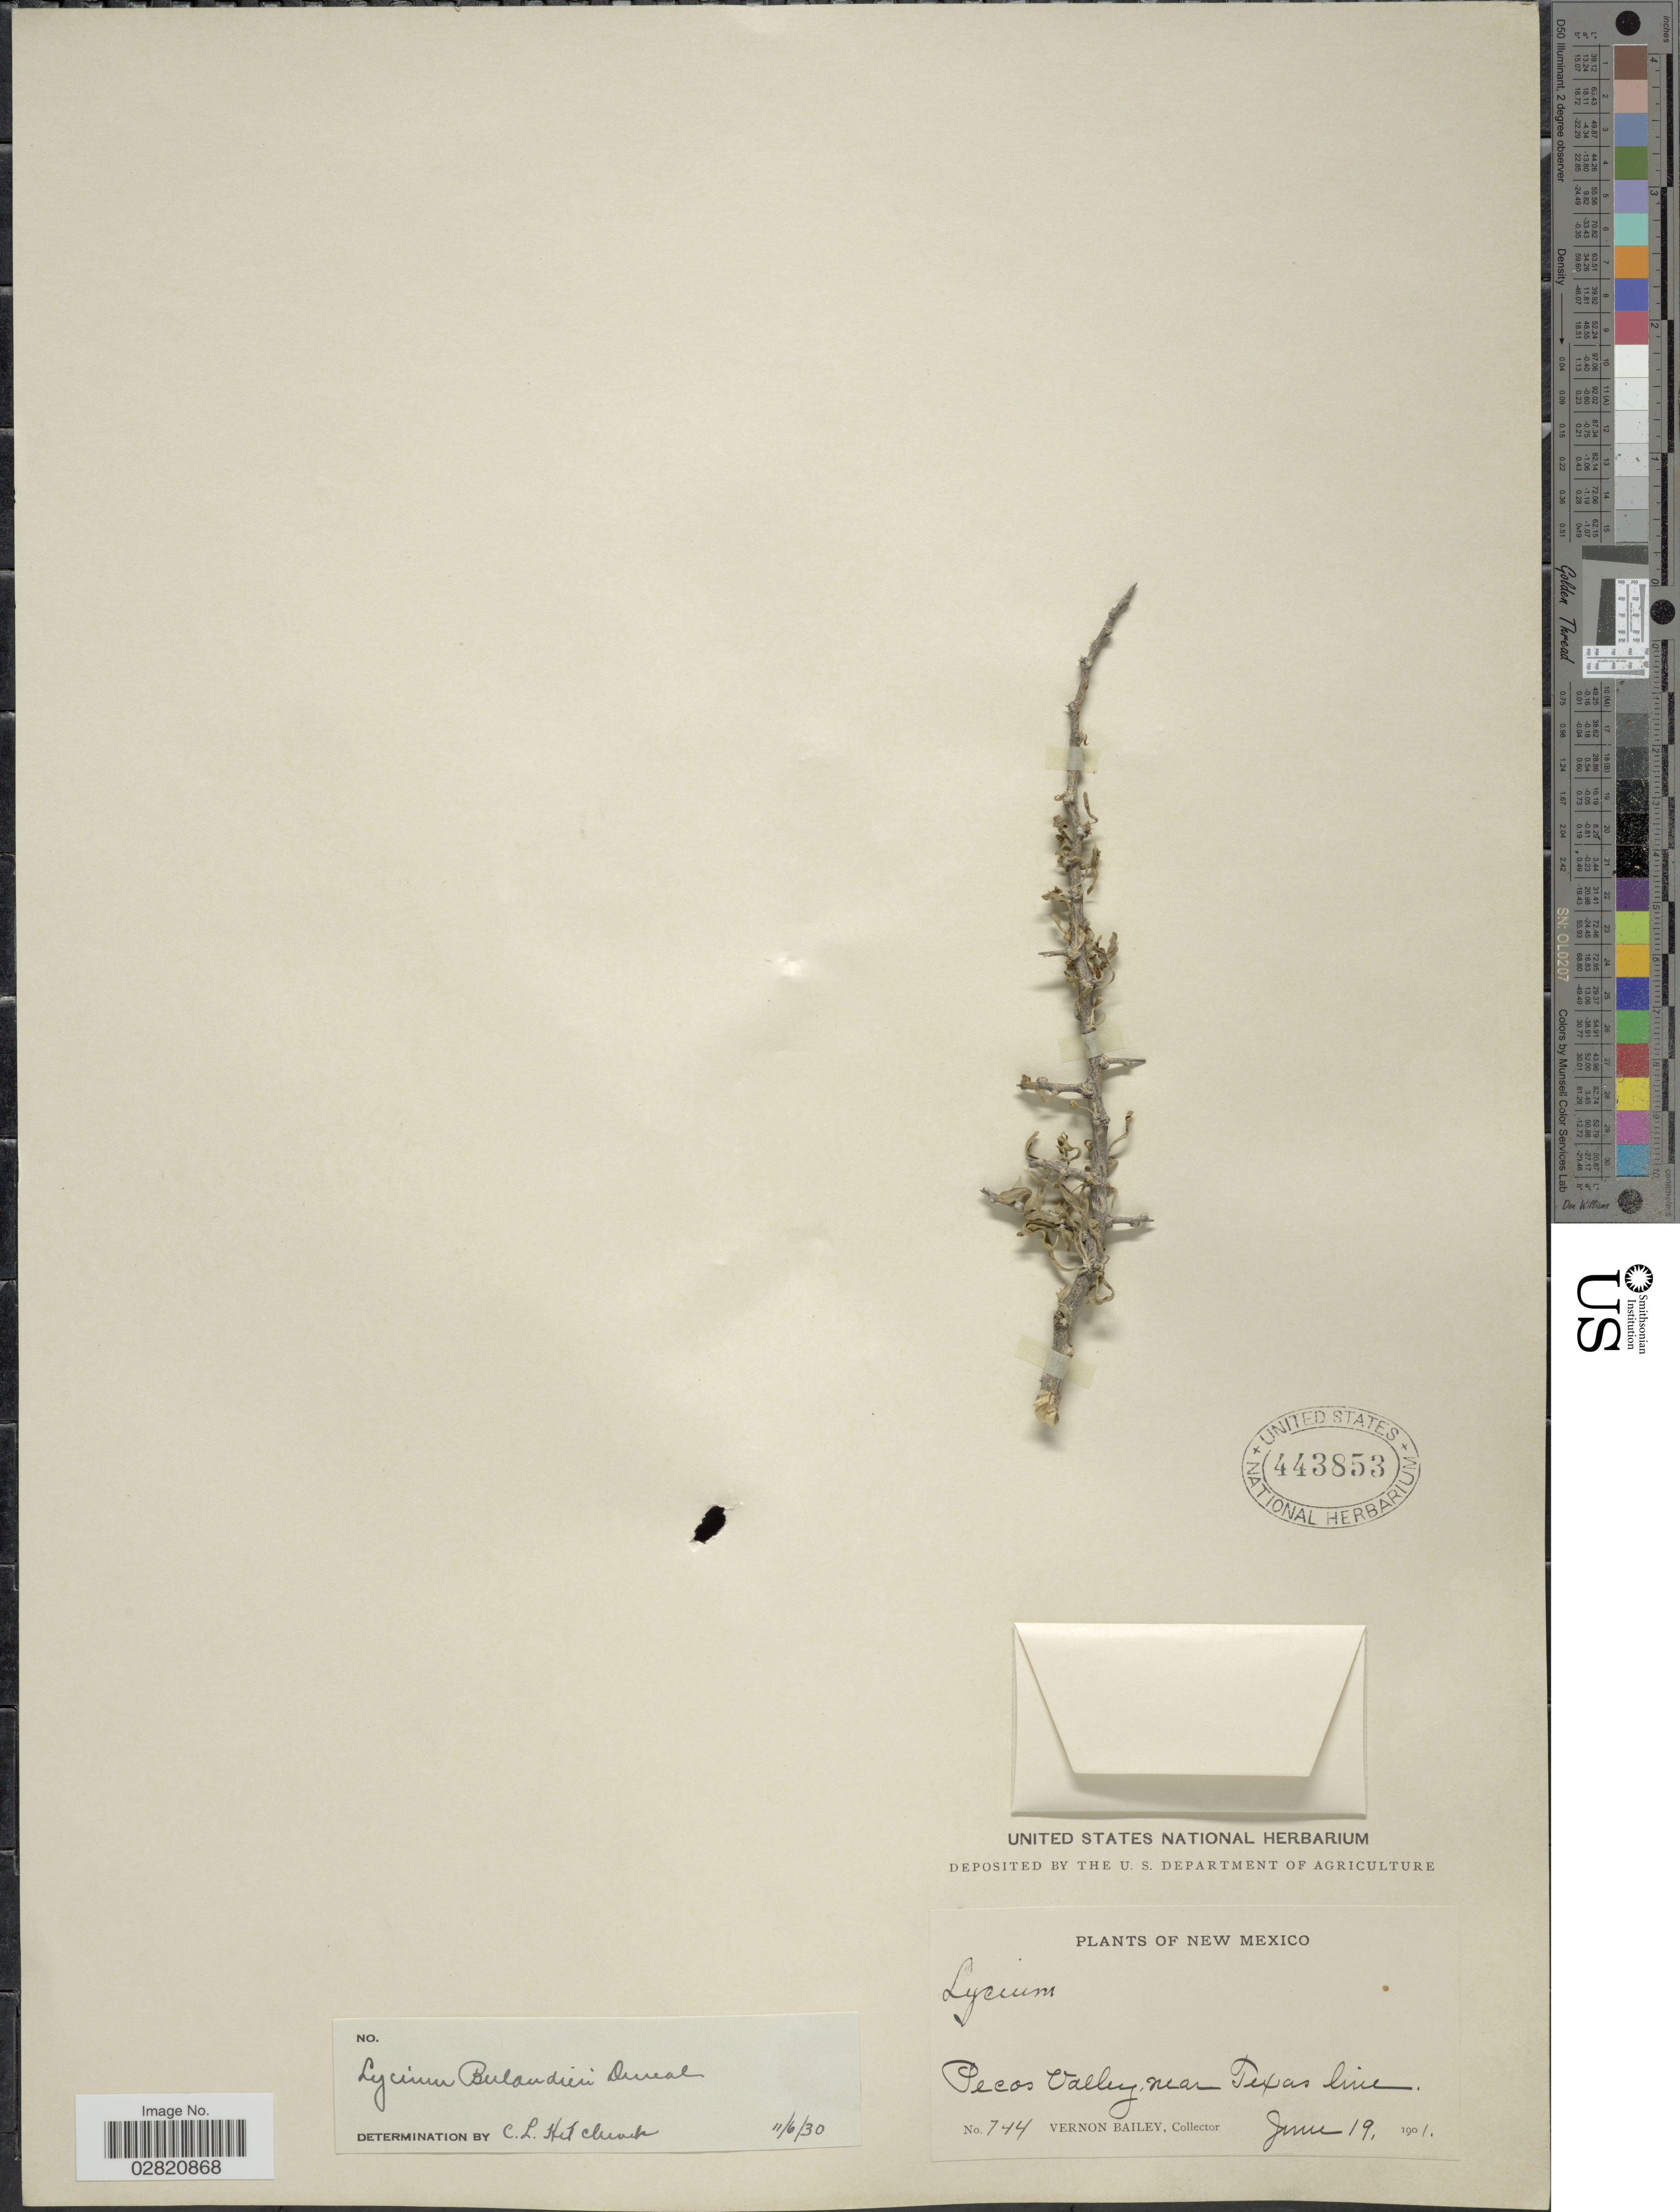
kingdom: Plantae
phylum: Tracheophyta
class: Magnoliopsida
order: Solanales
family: Solanaceae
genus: Lycium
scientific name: Lycium berlandieri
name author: Dunal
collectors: V. O. Bailey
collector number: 744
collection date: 1901-06-19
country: United States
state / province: New Mexico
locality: Pecos Valley, near Texas line.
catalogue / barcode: US 443853